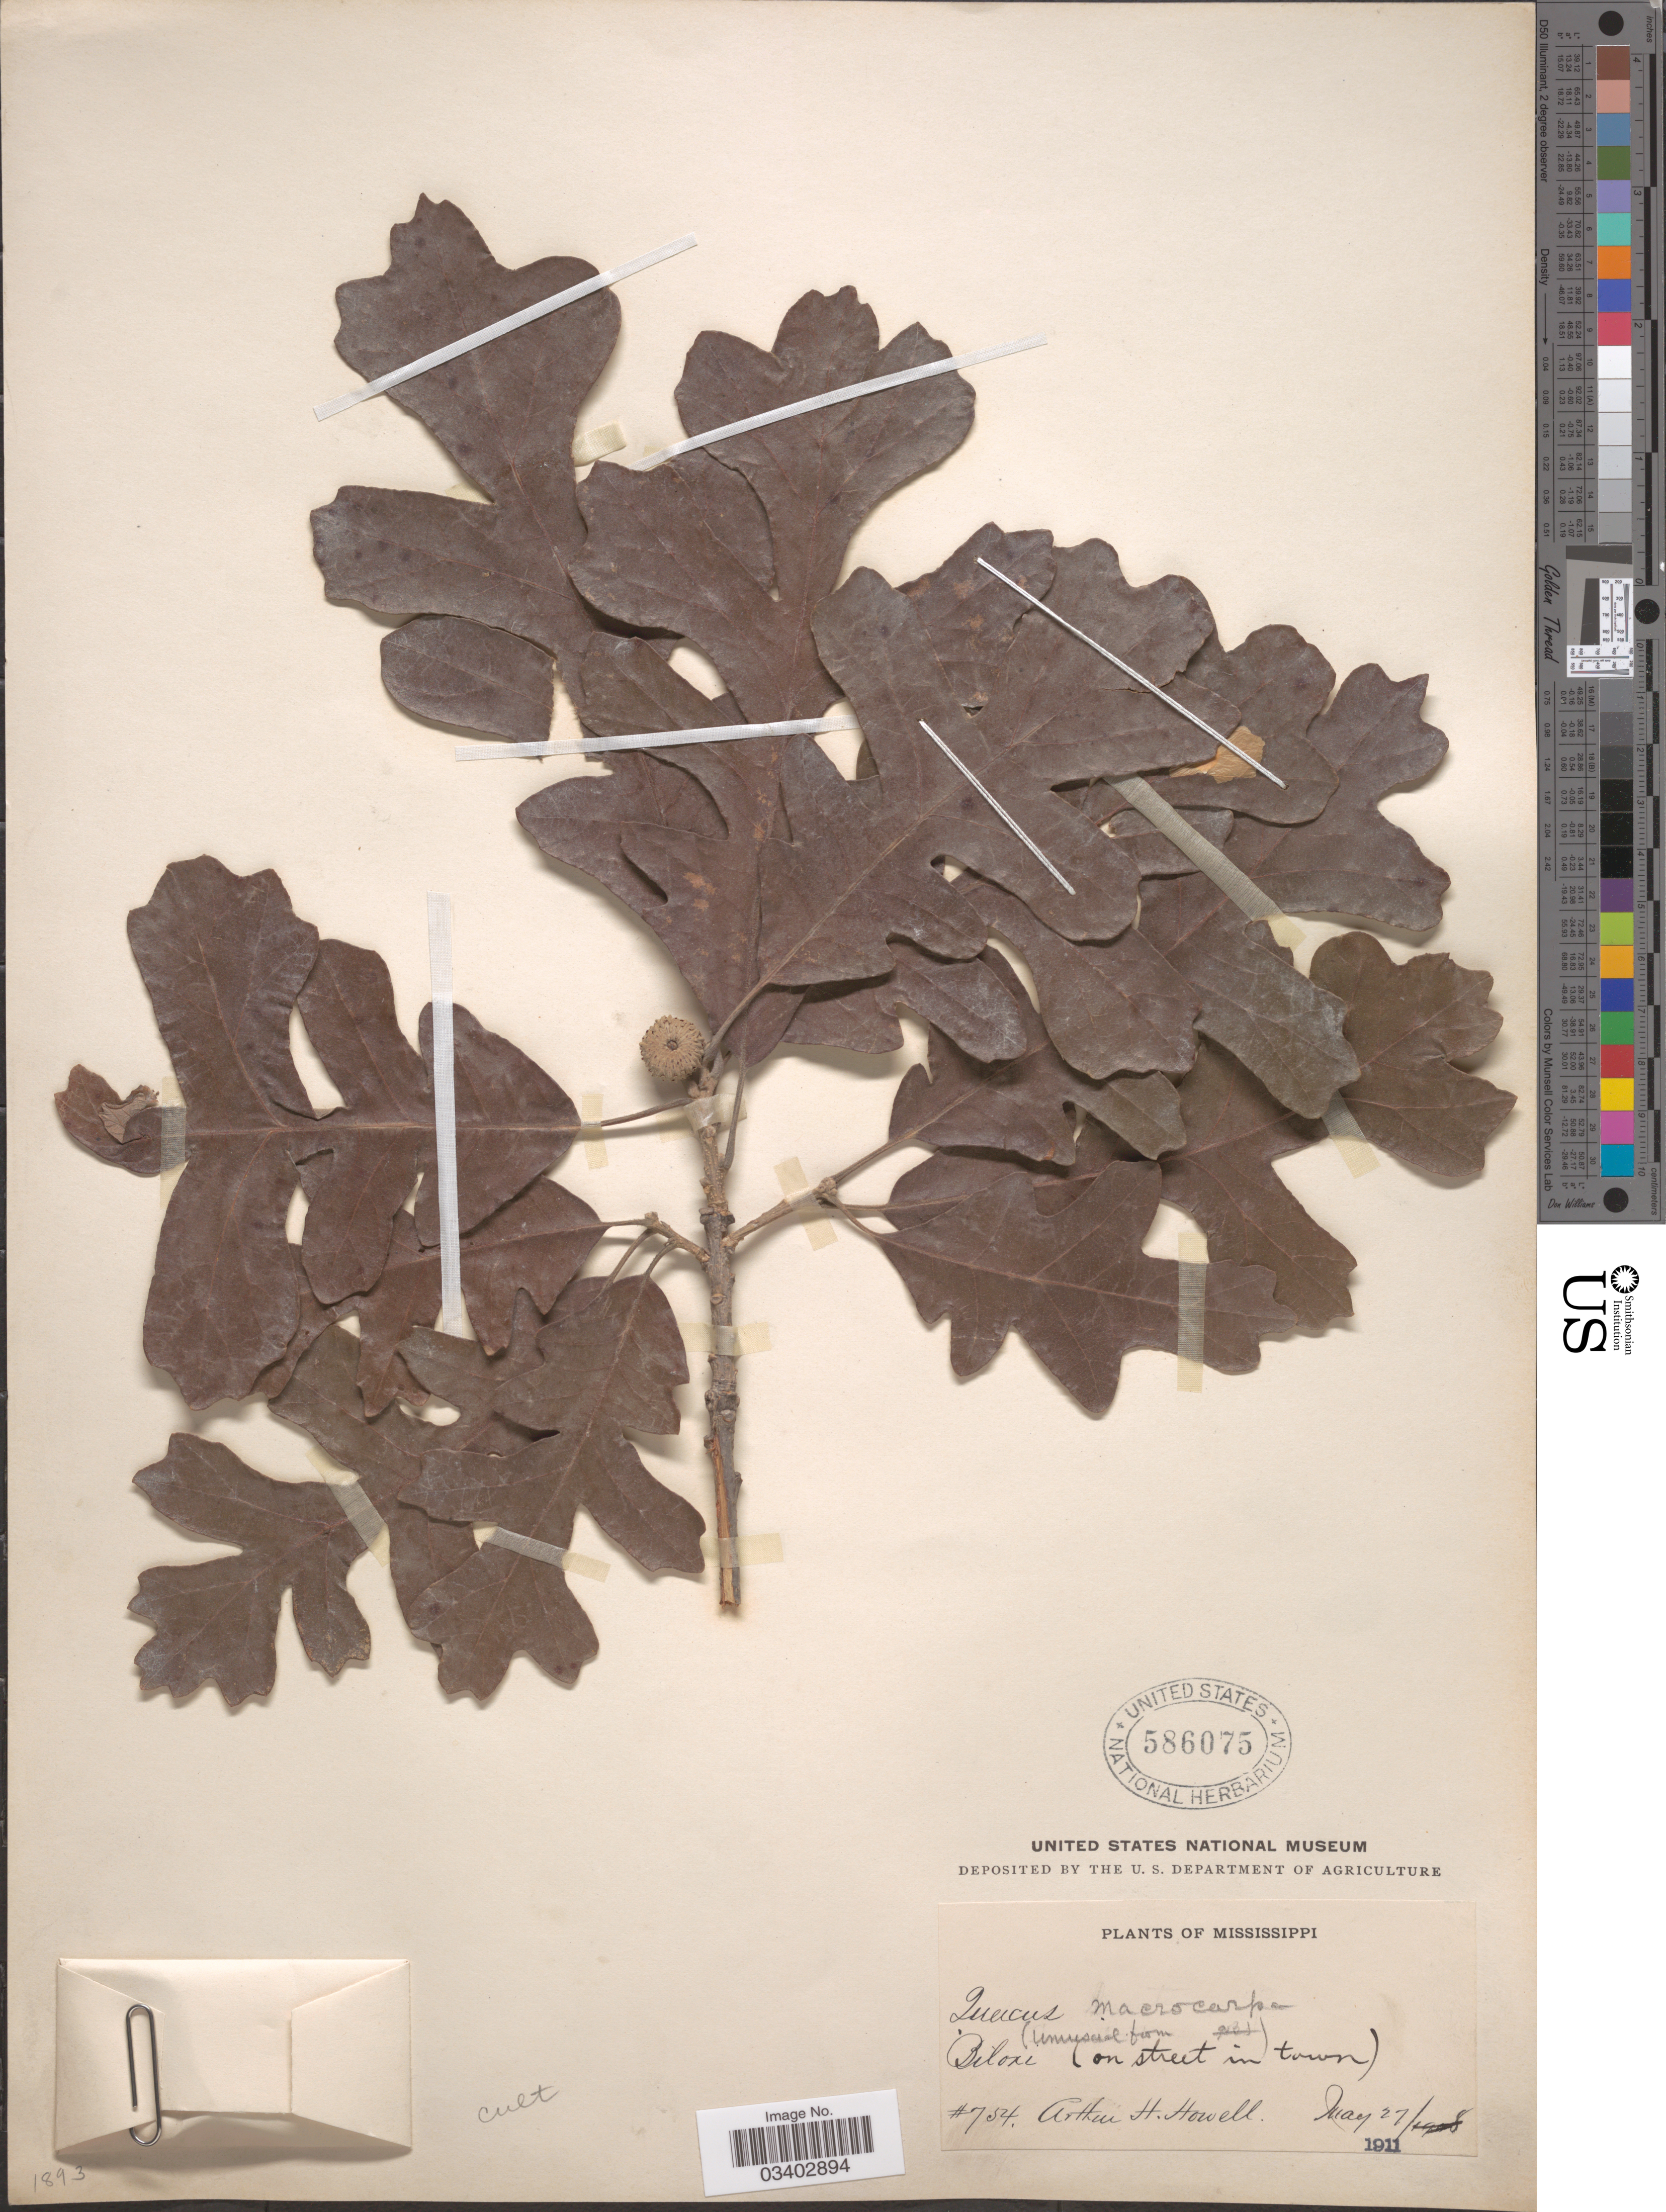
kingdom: Plantae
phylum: Tracheophyta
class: Magnoliopsida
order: Fagales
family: Fagaceae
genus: Quercus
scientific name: Quercus conferta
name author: Kit.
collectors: A. Howell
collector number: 754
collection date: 1911-05-27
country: United States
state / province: Mississippi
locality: Biloxi (on street in town).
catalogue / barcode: US 586075